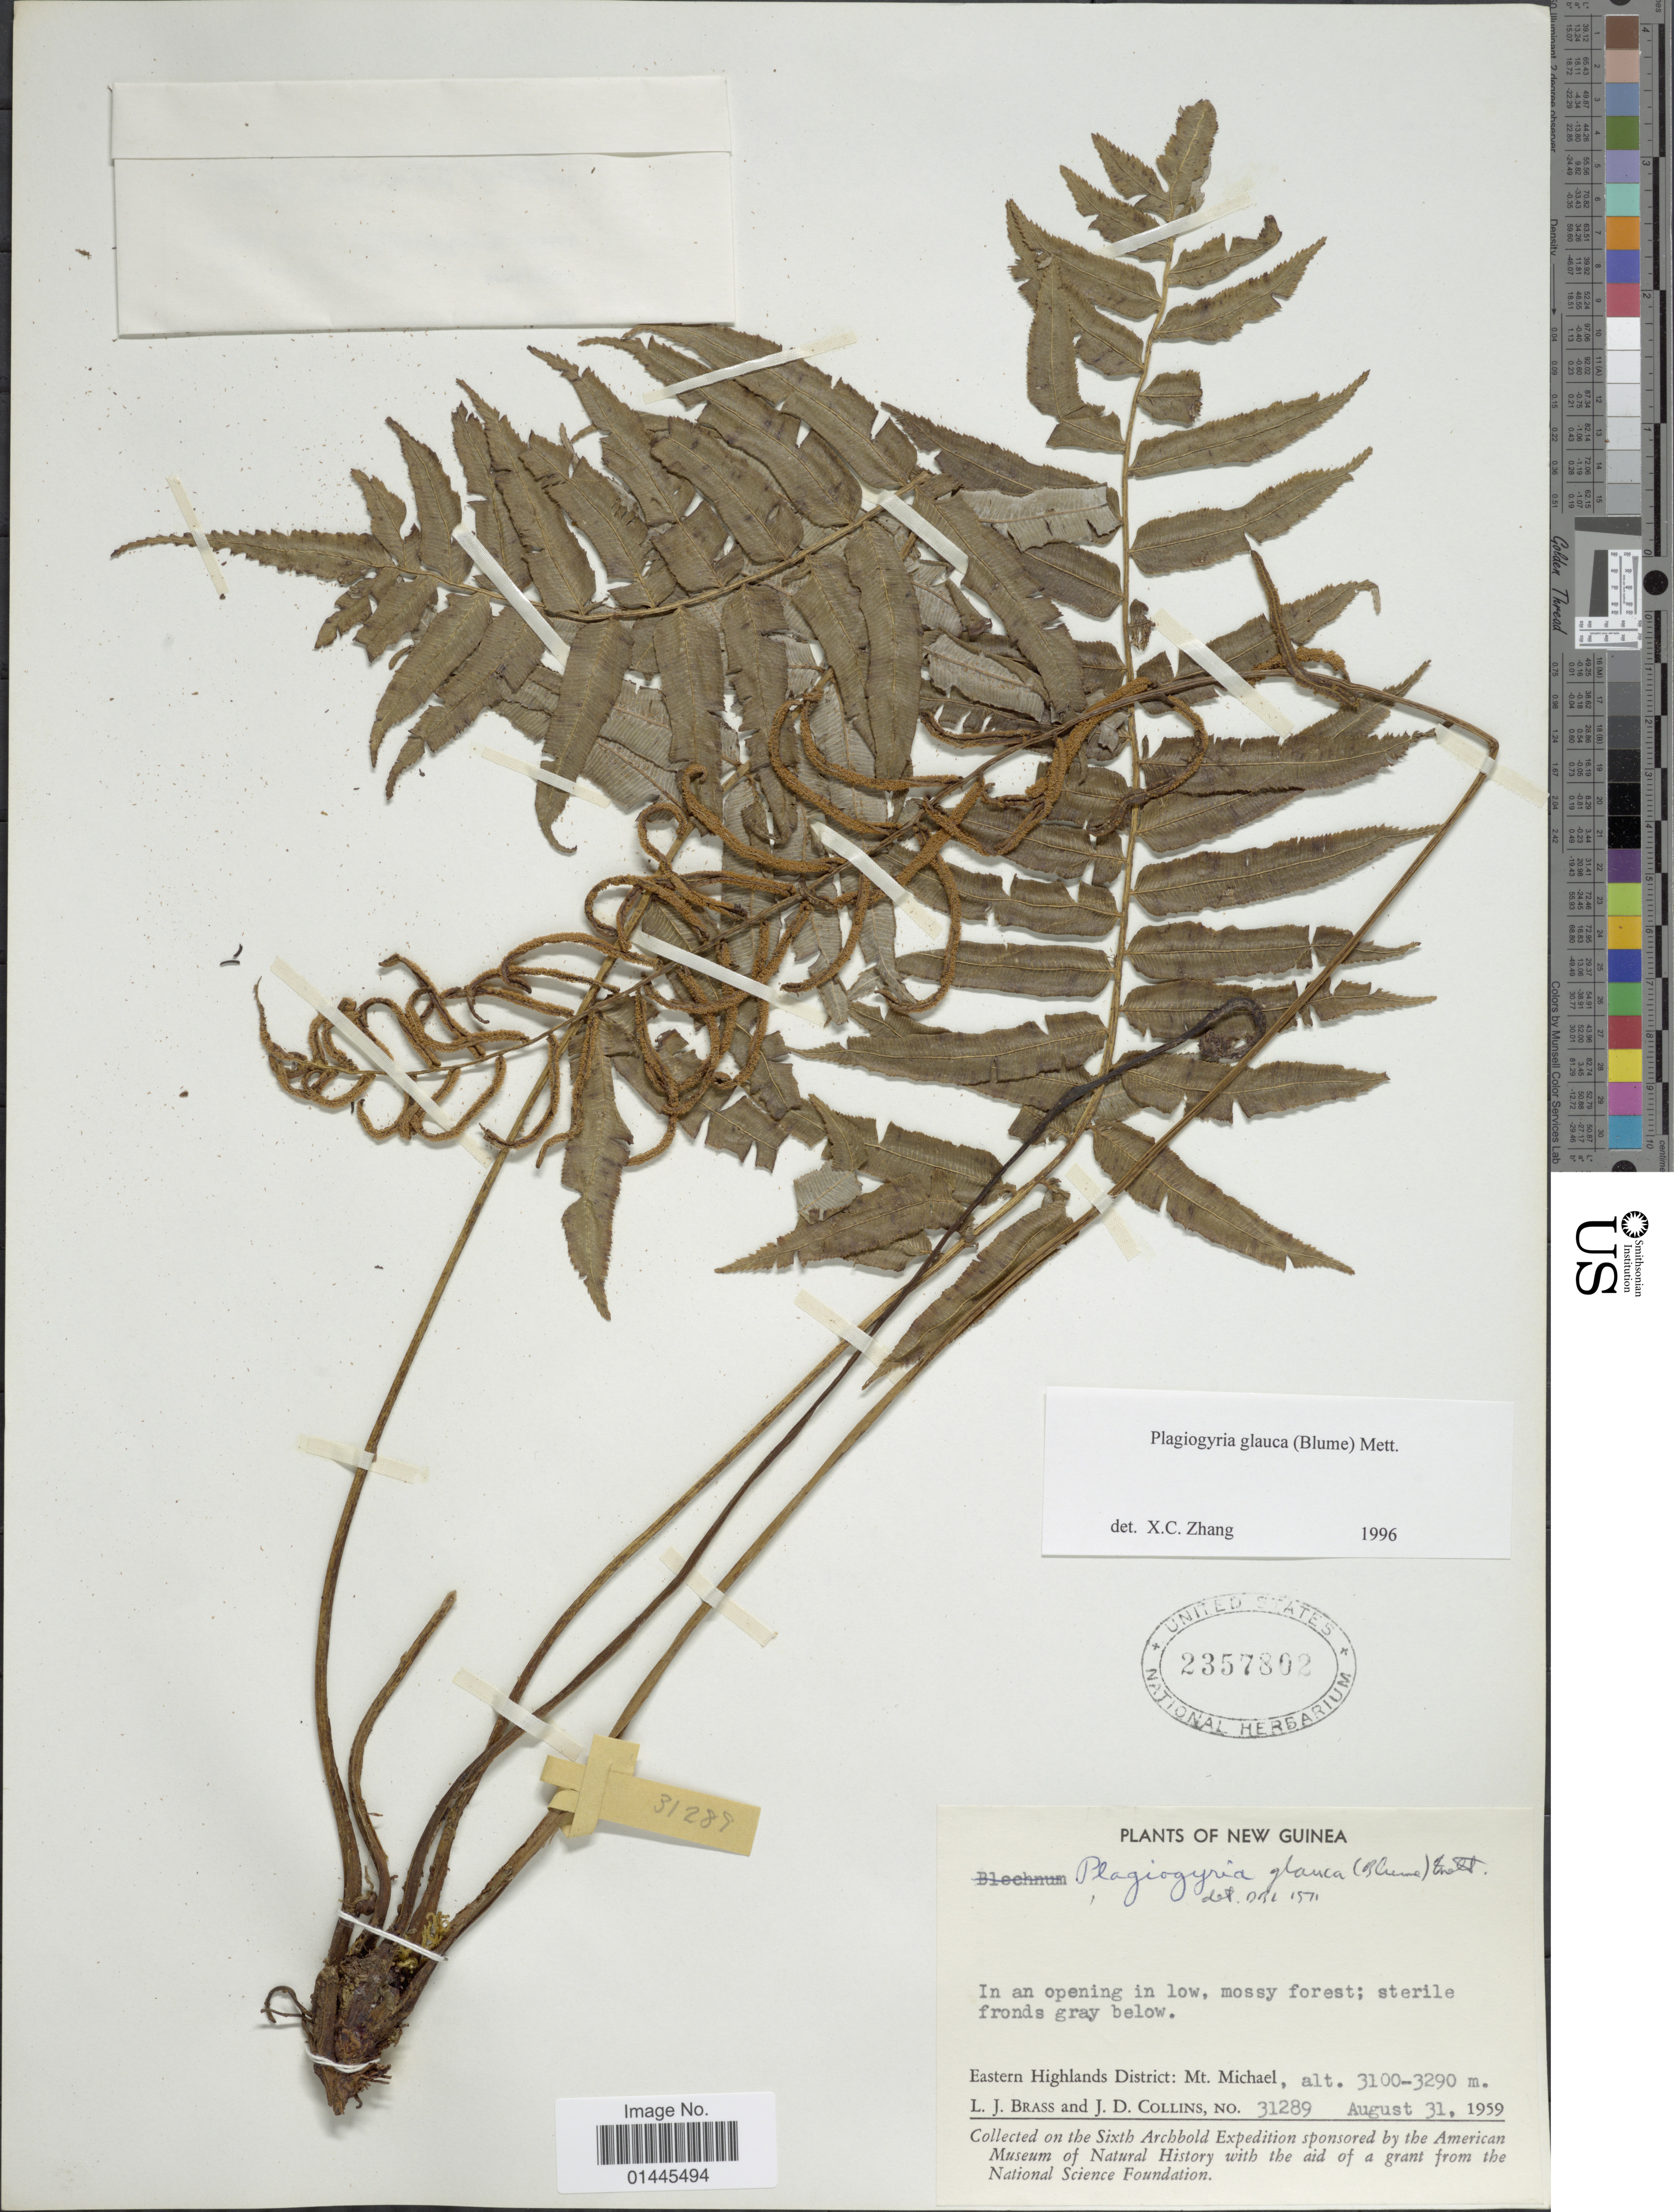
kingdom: Plantae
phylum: Tracheophyta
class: Polypodiopsida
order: Cyatheales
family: Plagiogyriaceae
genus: Plagiogyria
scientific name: Plagiogyria glauca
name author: (Blume) Mett.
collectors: L. J. Brass & J. Collins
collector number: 31289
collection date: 1959-08-31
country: Papua New Guinea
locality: New Guinea, Eastern Highlands District: Mt. Michael.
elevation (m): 3100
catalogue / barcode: US 2357802